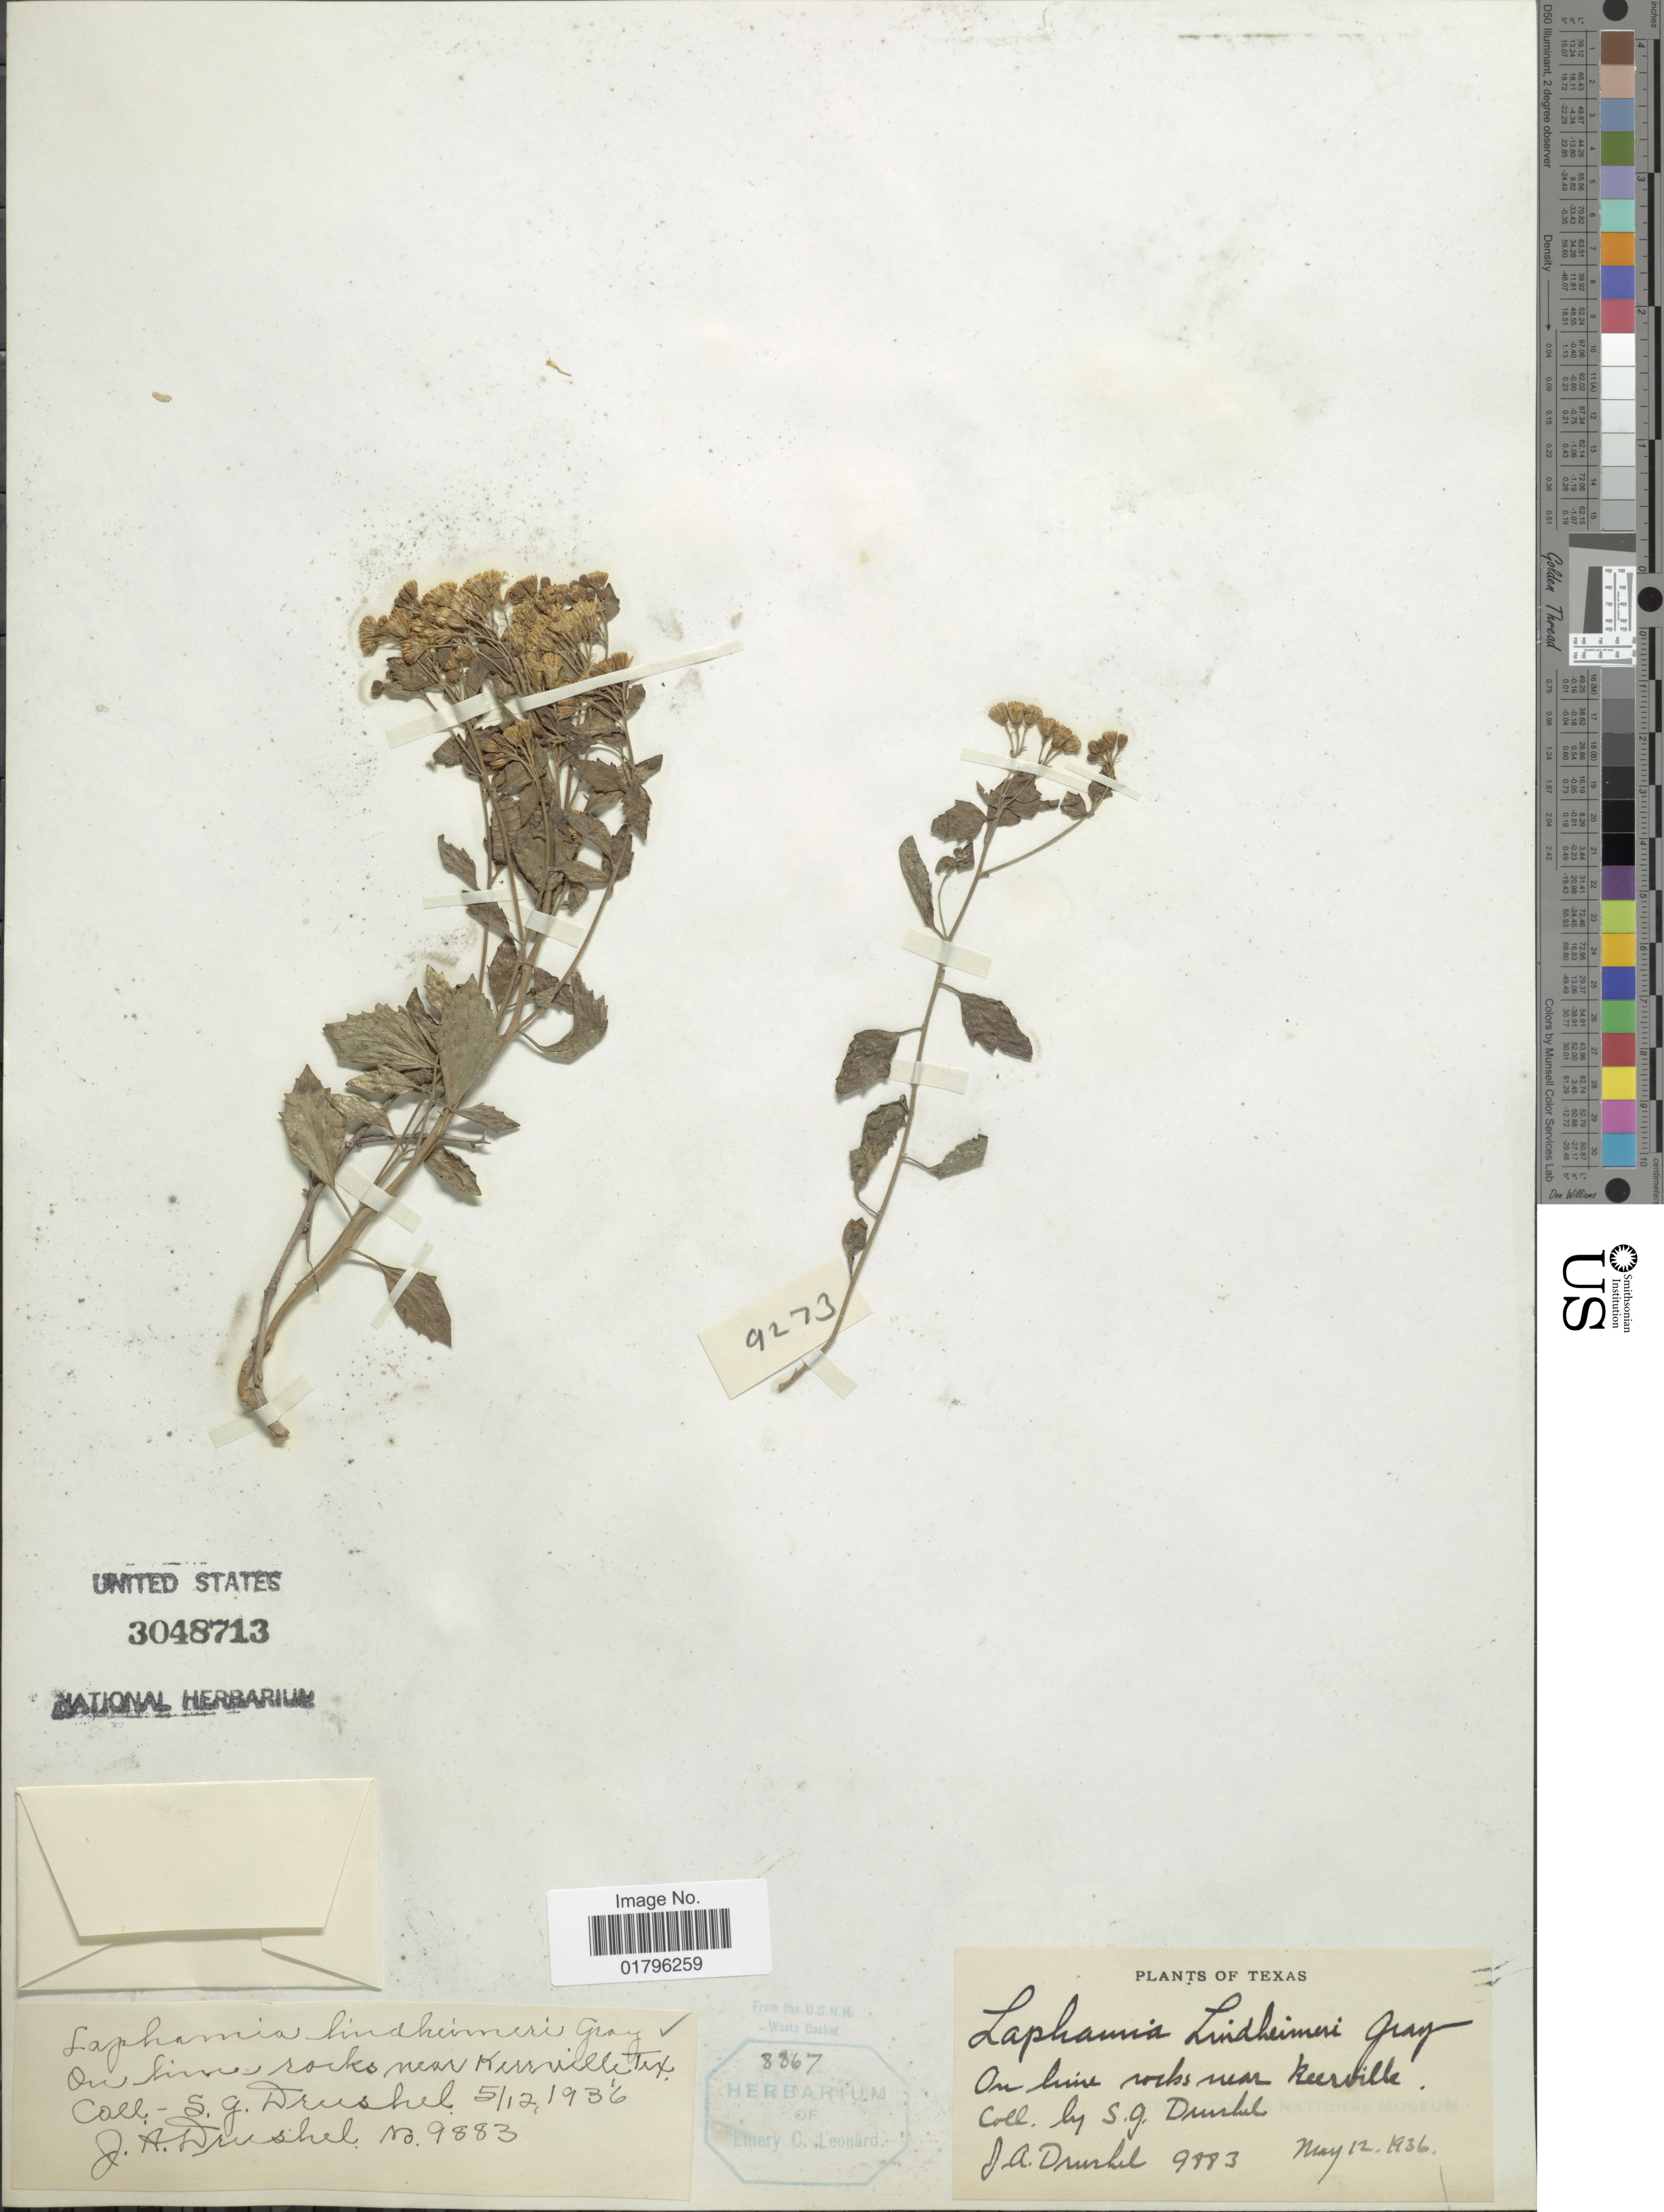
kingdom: Plantae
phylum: Tracheophyta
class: Magnoliopsida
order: Asterales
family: Asteraceae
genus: Perityle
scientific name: Perityle lindheimeri var. lindheimeri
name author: (A. Gray) Shinners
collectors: S. Drushel & J. A. Drushel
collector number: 9883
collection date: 1936-05-12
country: United States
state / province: Texas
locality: Near Kerrville, Tex.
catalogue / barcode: US 3048713